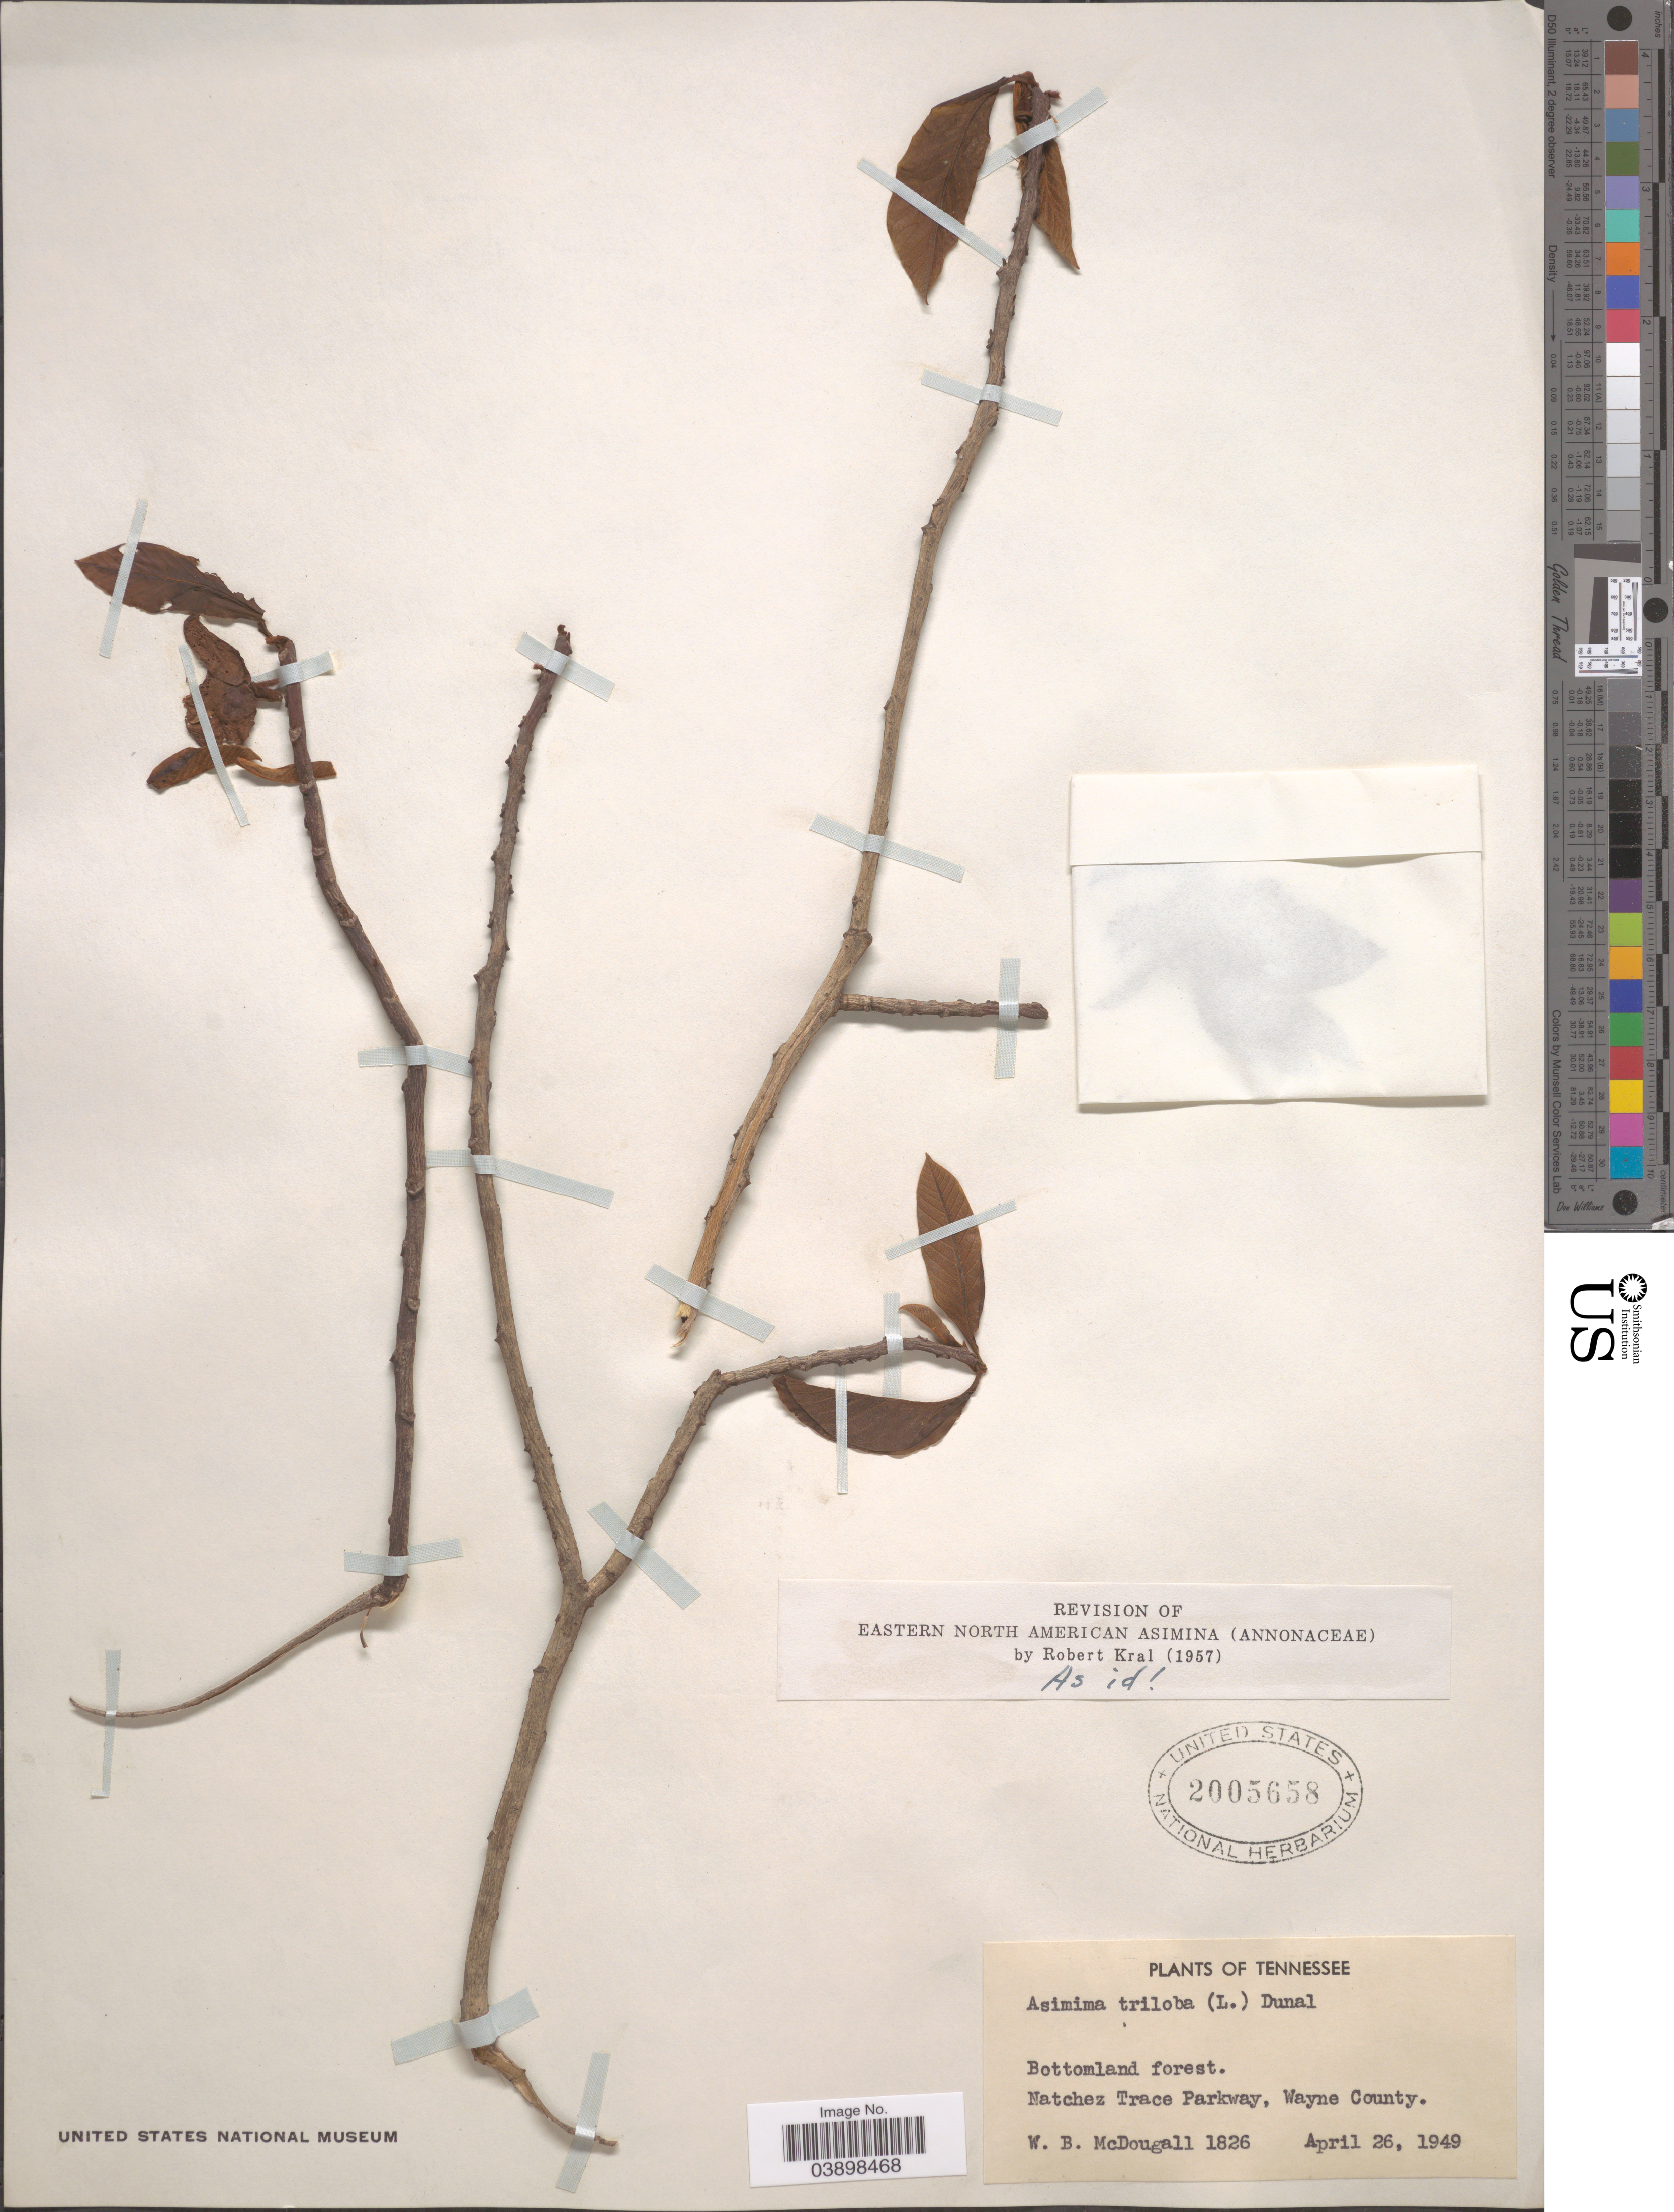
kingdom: Plantae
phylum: Tracheophyta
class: Magnoliopsida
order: Magnoliales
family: Annonaceae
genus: Asimina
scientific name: Asimina triloba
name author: (L.) Dunal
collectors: W. B. McDougal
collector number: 1826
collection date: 1949-04-26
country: United States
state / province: Tennessee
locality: Bottomland forest. Natchez Trace Parkway, Wayne County.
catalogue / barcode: US 2005658